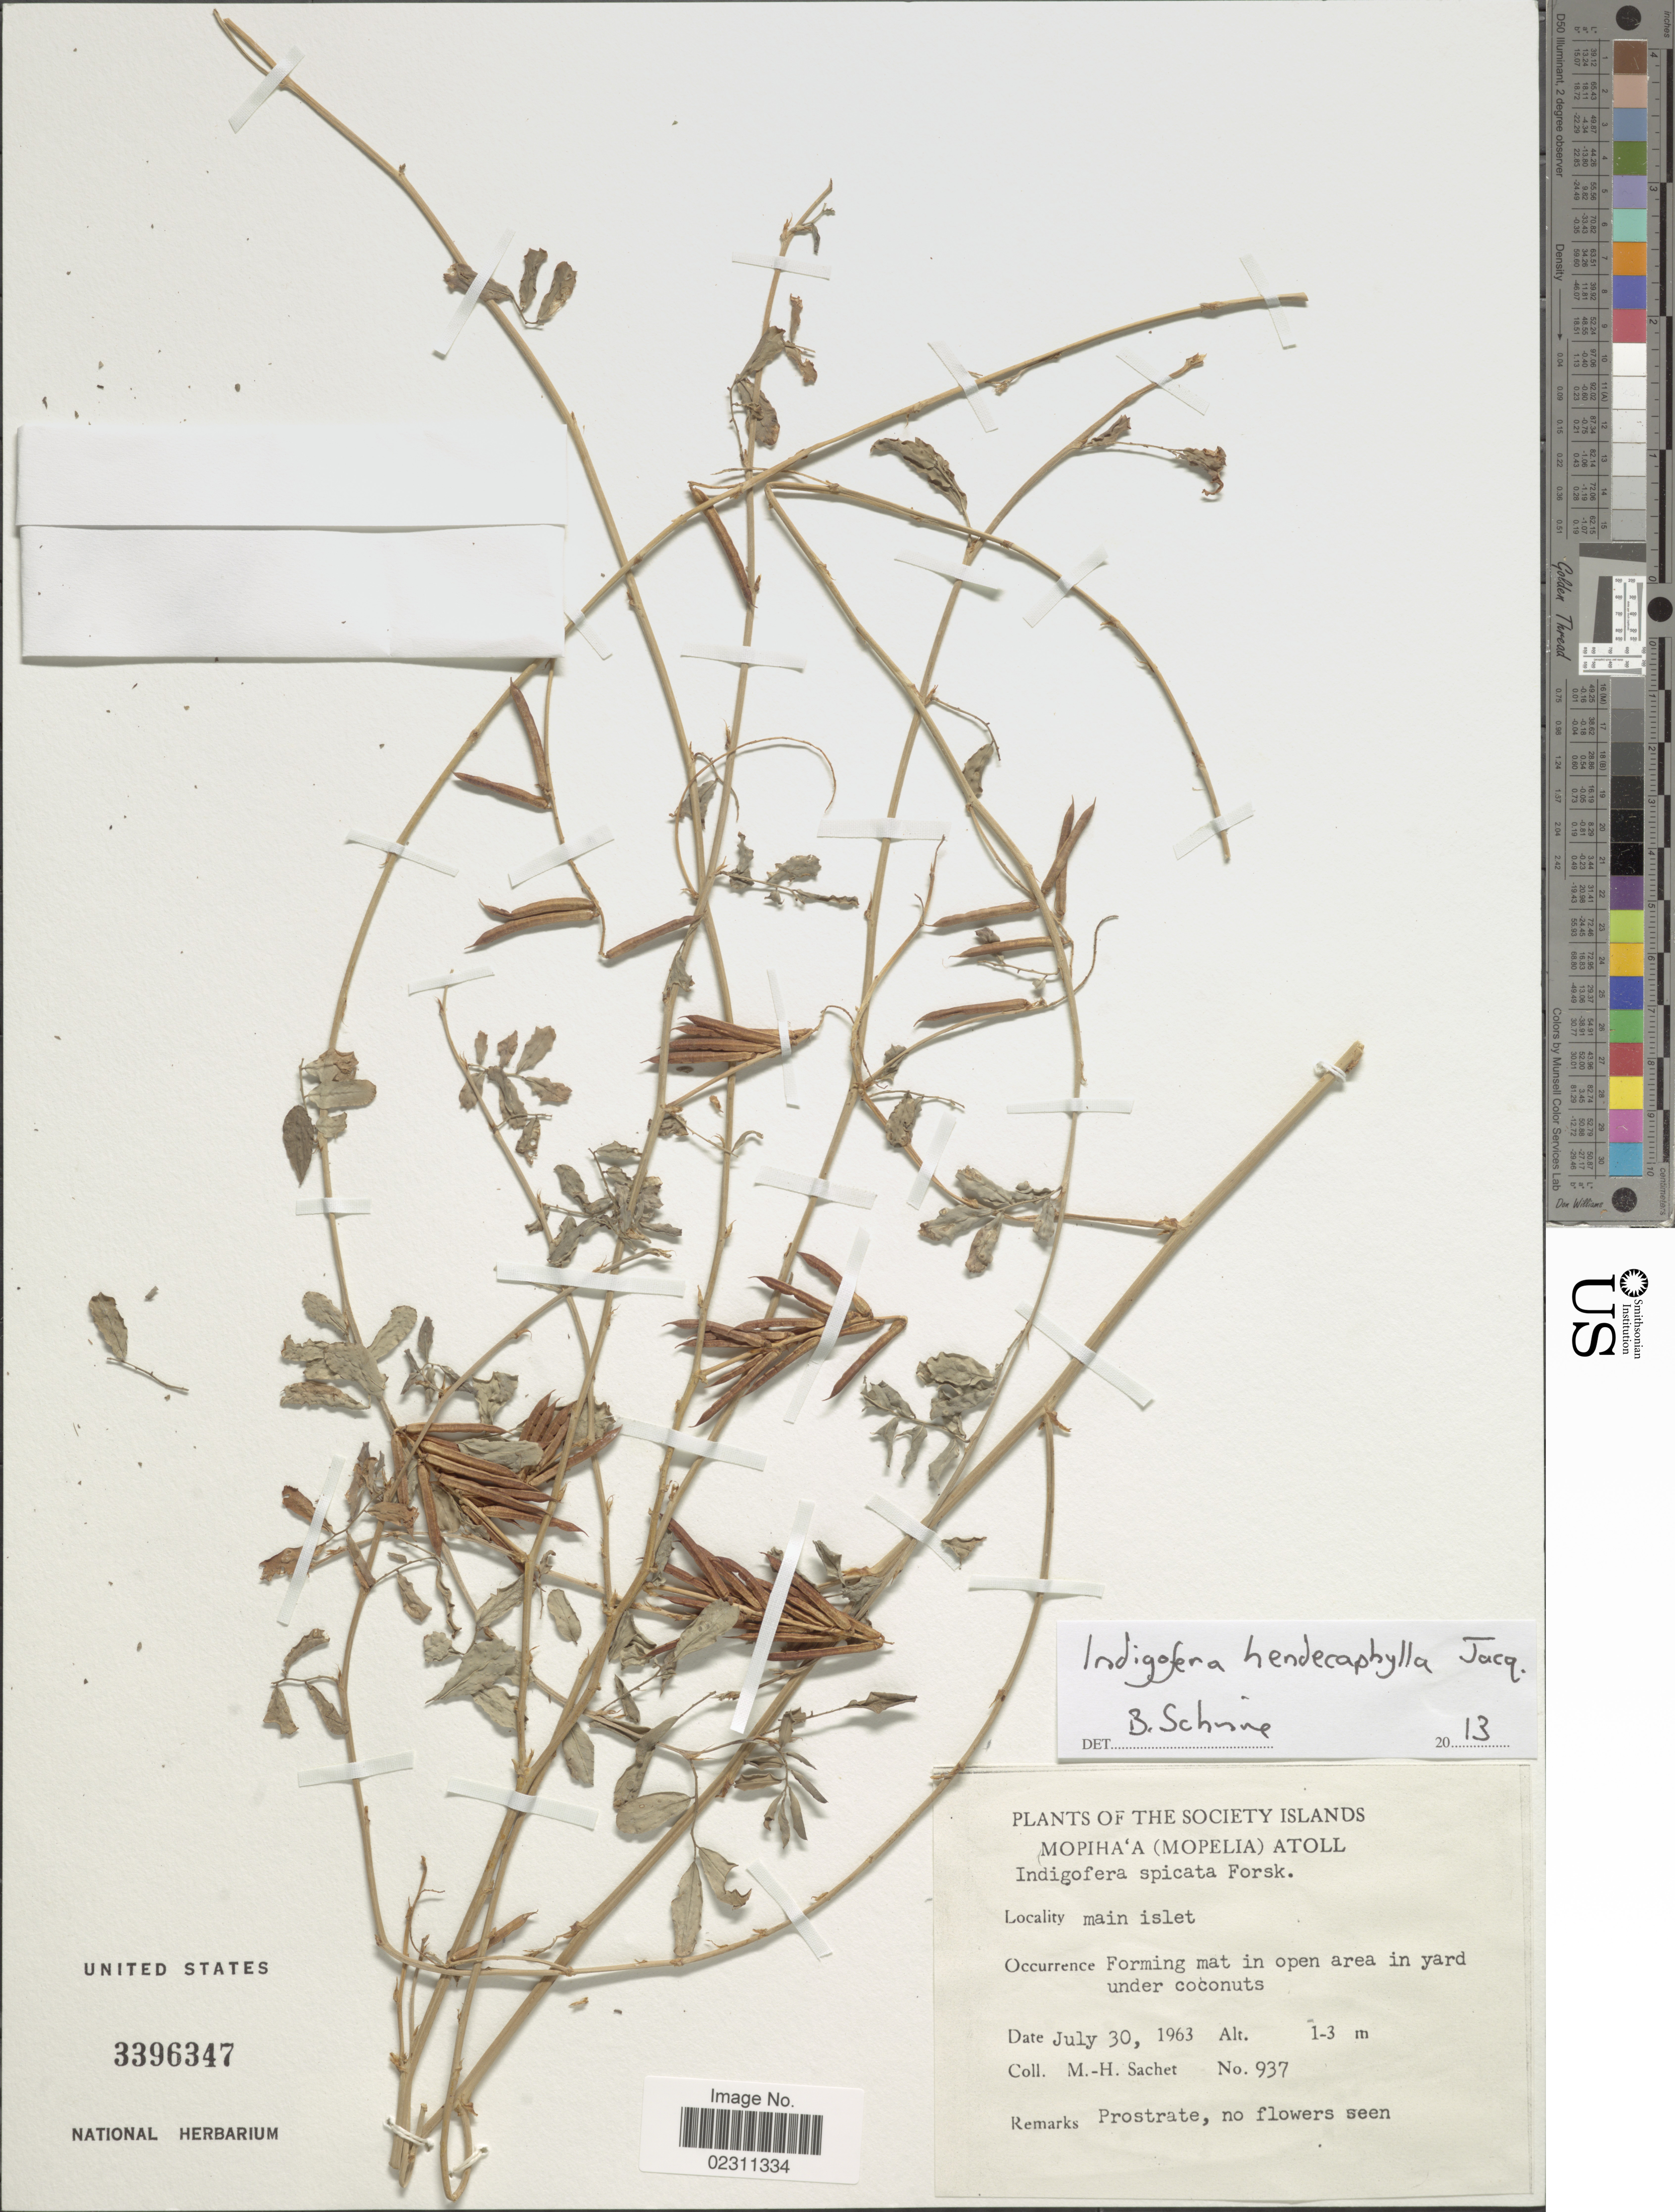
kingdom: Plantae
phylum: Tracheophyta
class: Magnoliopsida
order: Fabales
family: Fabaceae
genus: Indigofera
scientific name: Indigofera hendecaphylla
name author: Jacq.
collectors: M.-H. Sachet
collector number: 937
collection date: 1963-07-30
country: French Polynesia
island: Maupihaa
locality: Society Islands. Mopiha'a (Mopelia) Atoll. Main islet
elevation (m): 1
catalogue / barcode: US 3396347